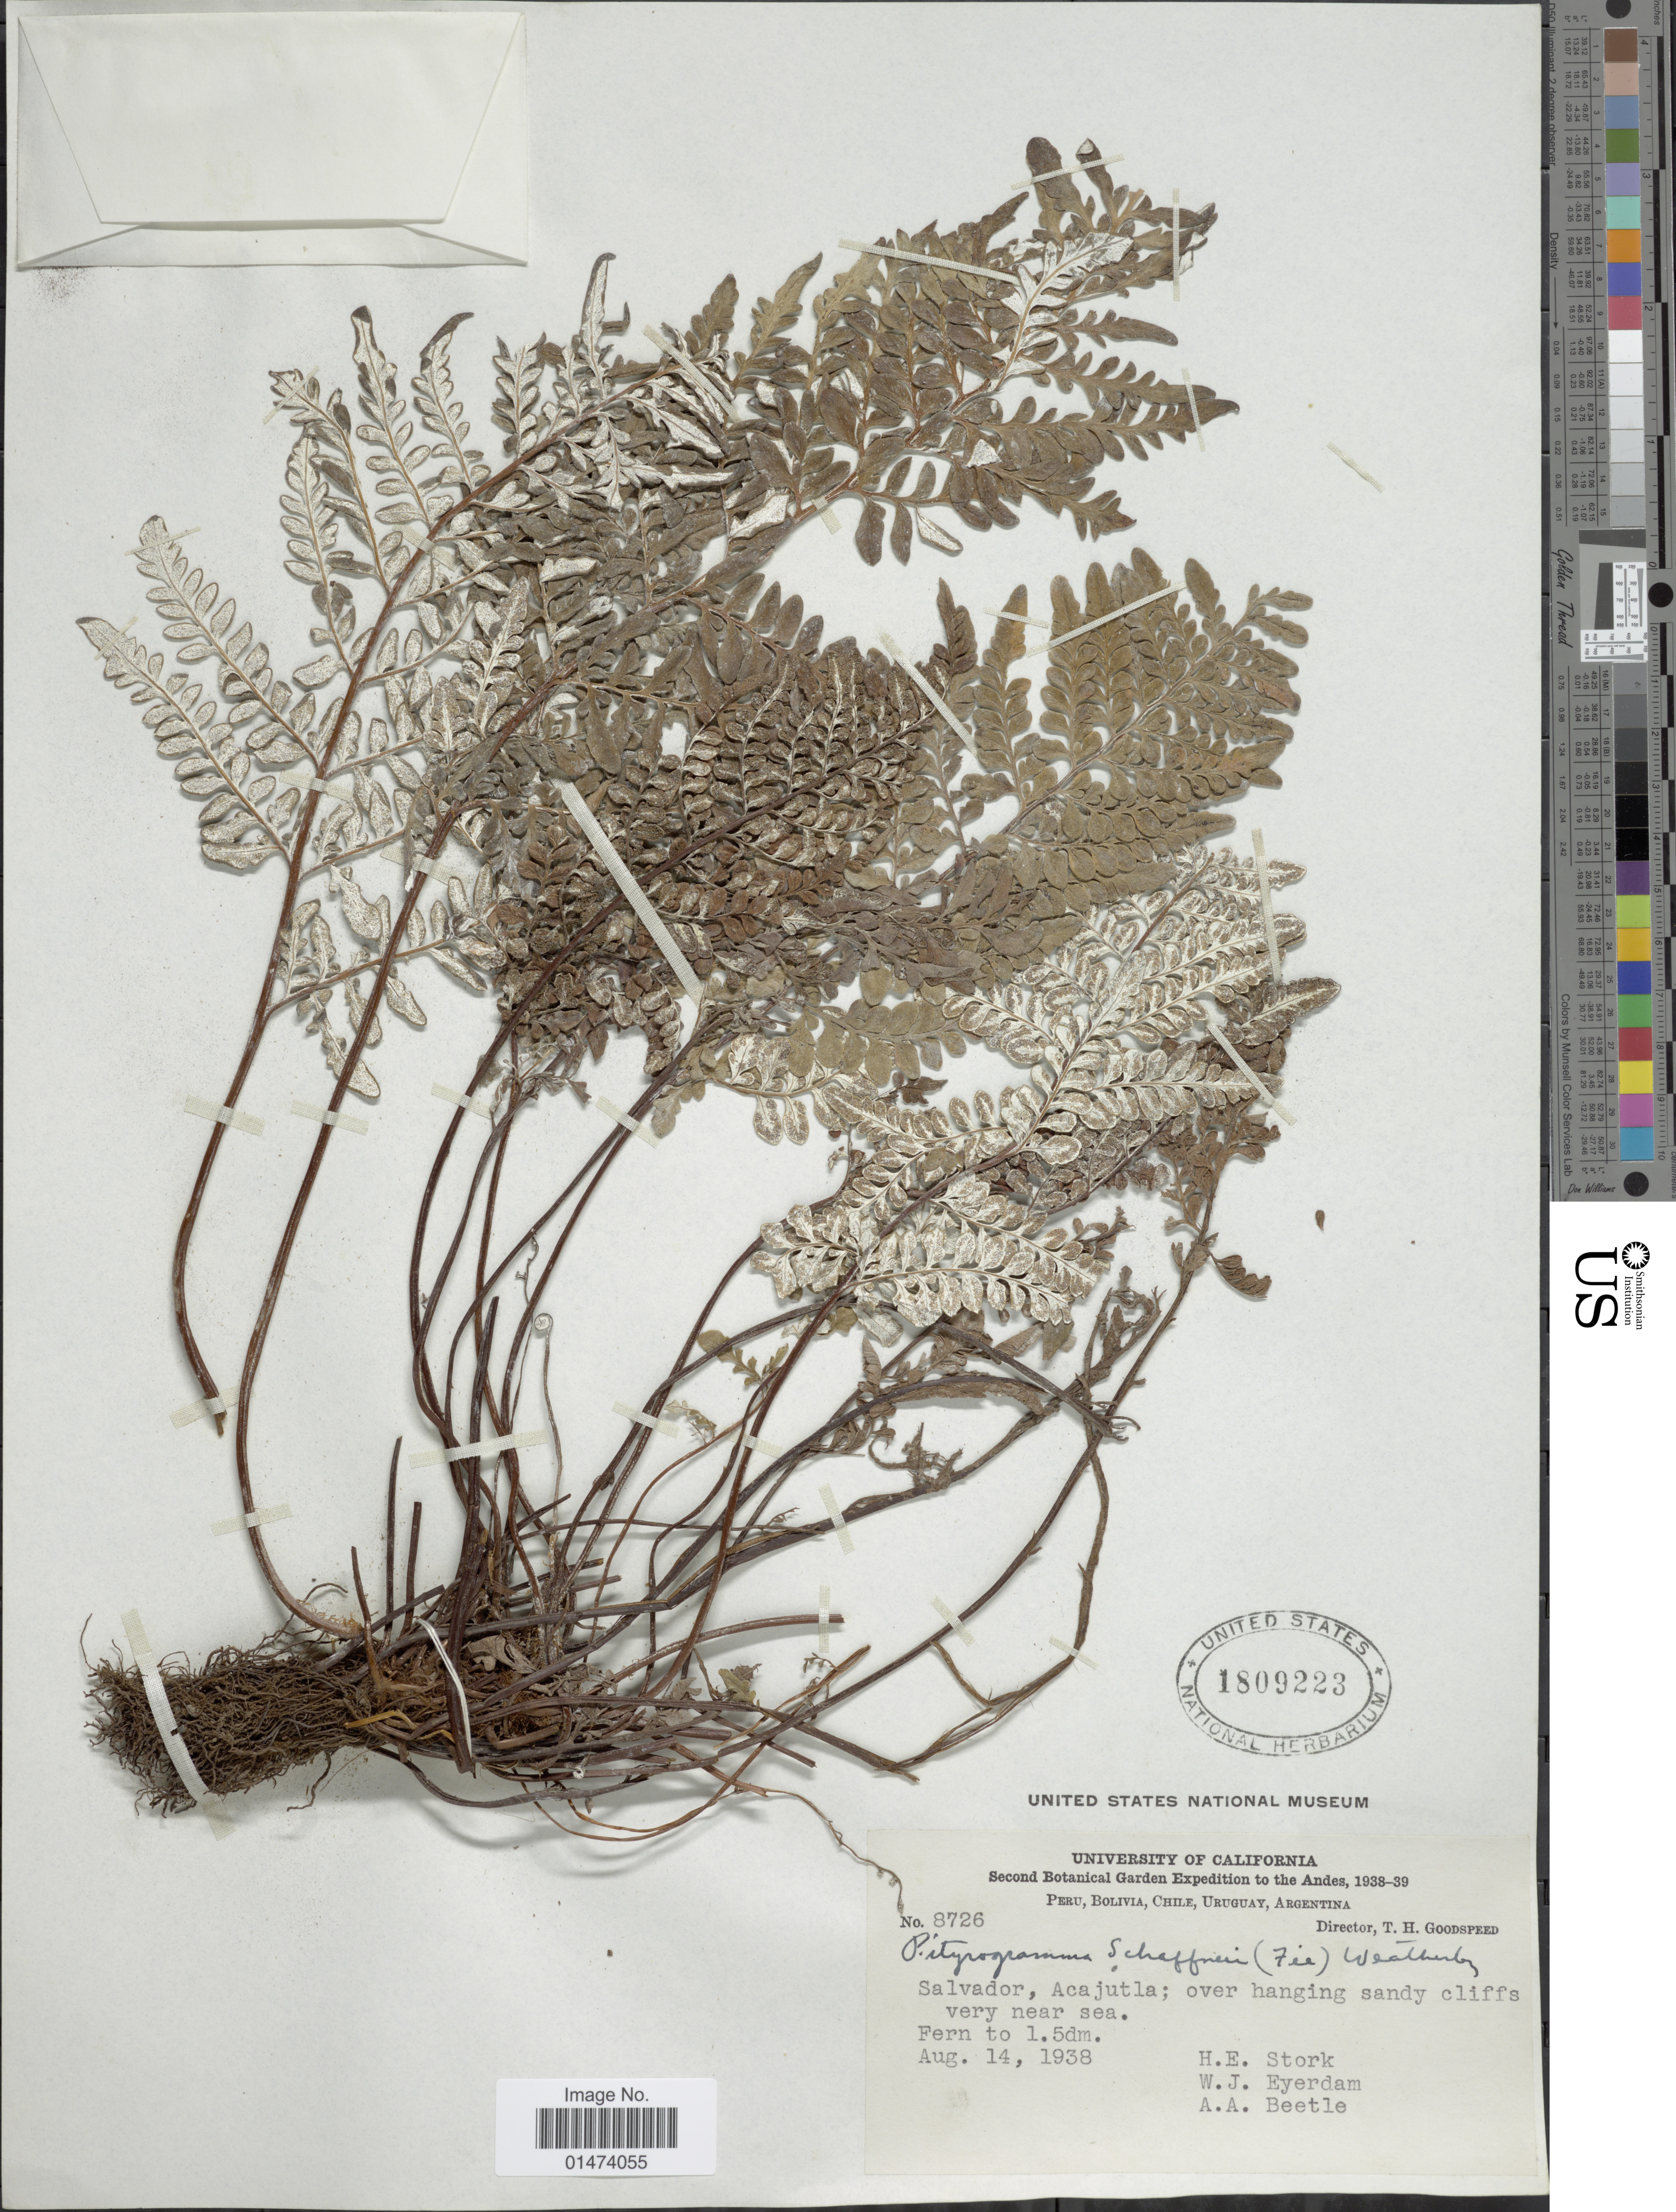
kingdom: Plantae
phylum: Tracheophyta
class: Polypodiopsida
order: Polypodiales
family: Pteridaceae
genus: Pityrogramma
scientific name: Pityrogramma dealbata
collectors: H. E. Stork, W. J. Eyerdam & A. A. Beetle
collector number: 8726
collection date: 1938-08-14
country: El Salvador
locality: Acajutla; over hanging sandy cliffs very near sea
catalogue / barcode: US 1809223